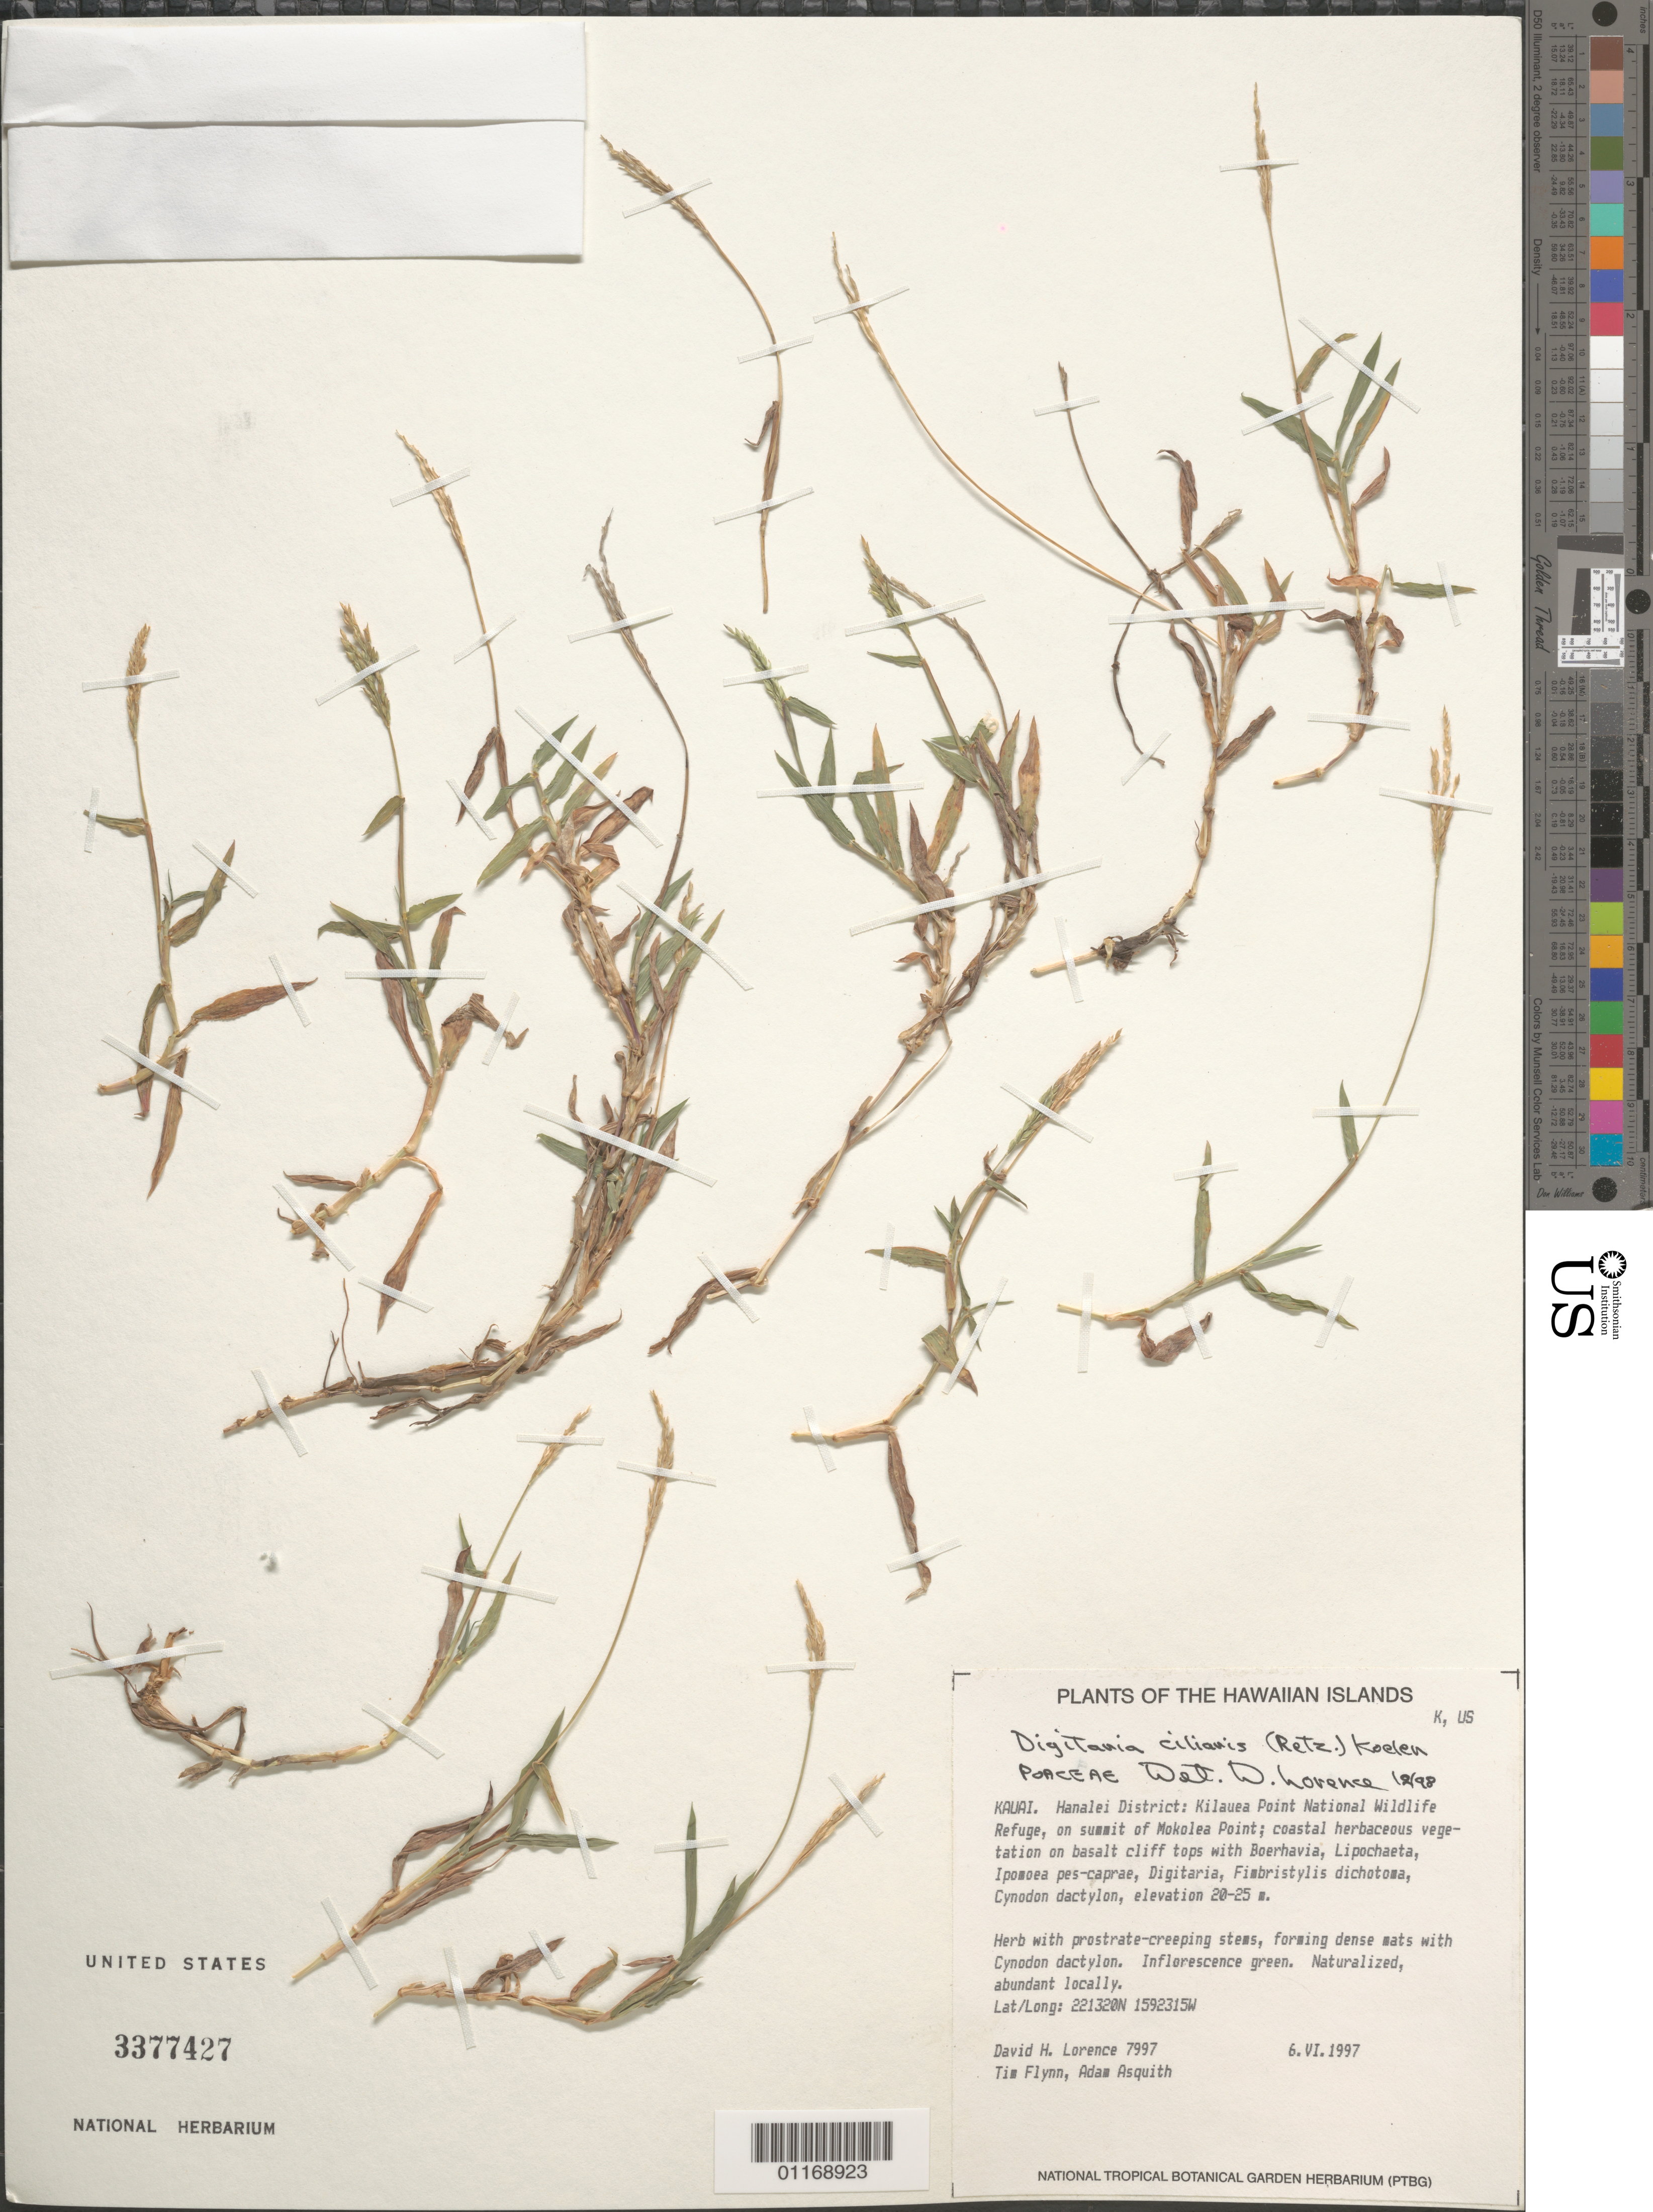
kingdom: Plantae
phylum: Tracheophyta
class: Liliopsida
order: Poales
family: Poaceae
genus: Digitaria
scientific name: Digitaria ciliaris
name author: (Retz.) Koeler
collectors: D. Lorence, T. W. Flynn & A. Asquith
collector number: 7997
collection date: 1997-06-06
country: United States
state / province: Hawaii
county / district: Kauai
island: Kaua'i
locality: Hanalei District, Kilauea Point National Wildlife Refuge, on summit of Mokolea Point.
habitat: Coastal herbaceous vegetation on basalt cliff tops.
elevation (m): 20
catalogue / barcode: US 3377420